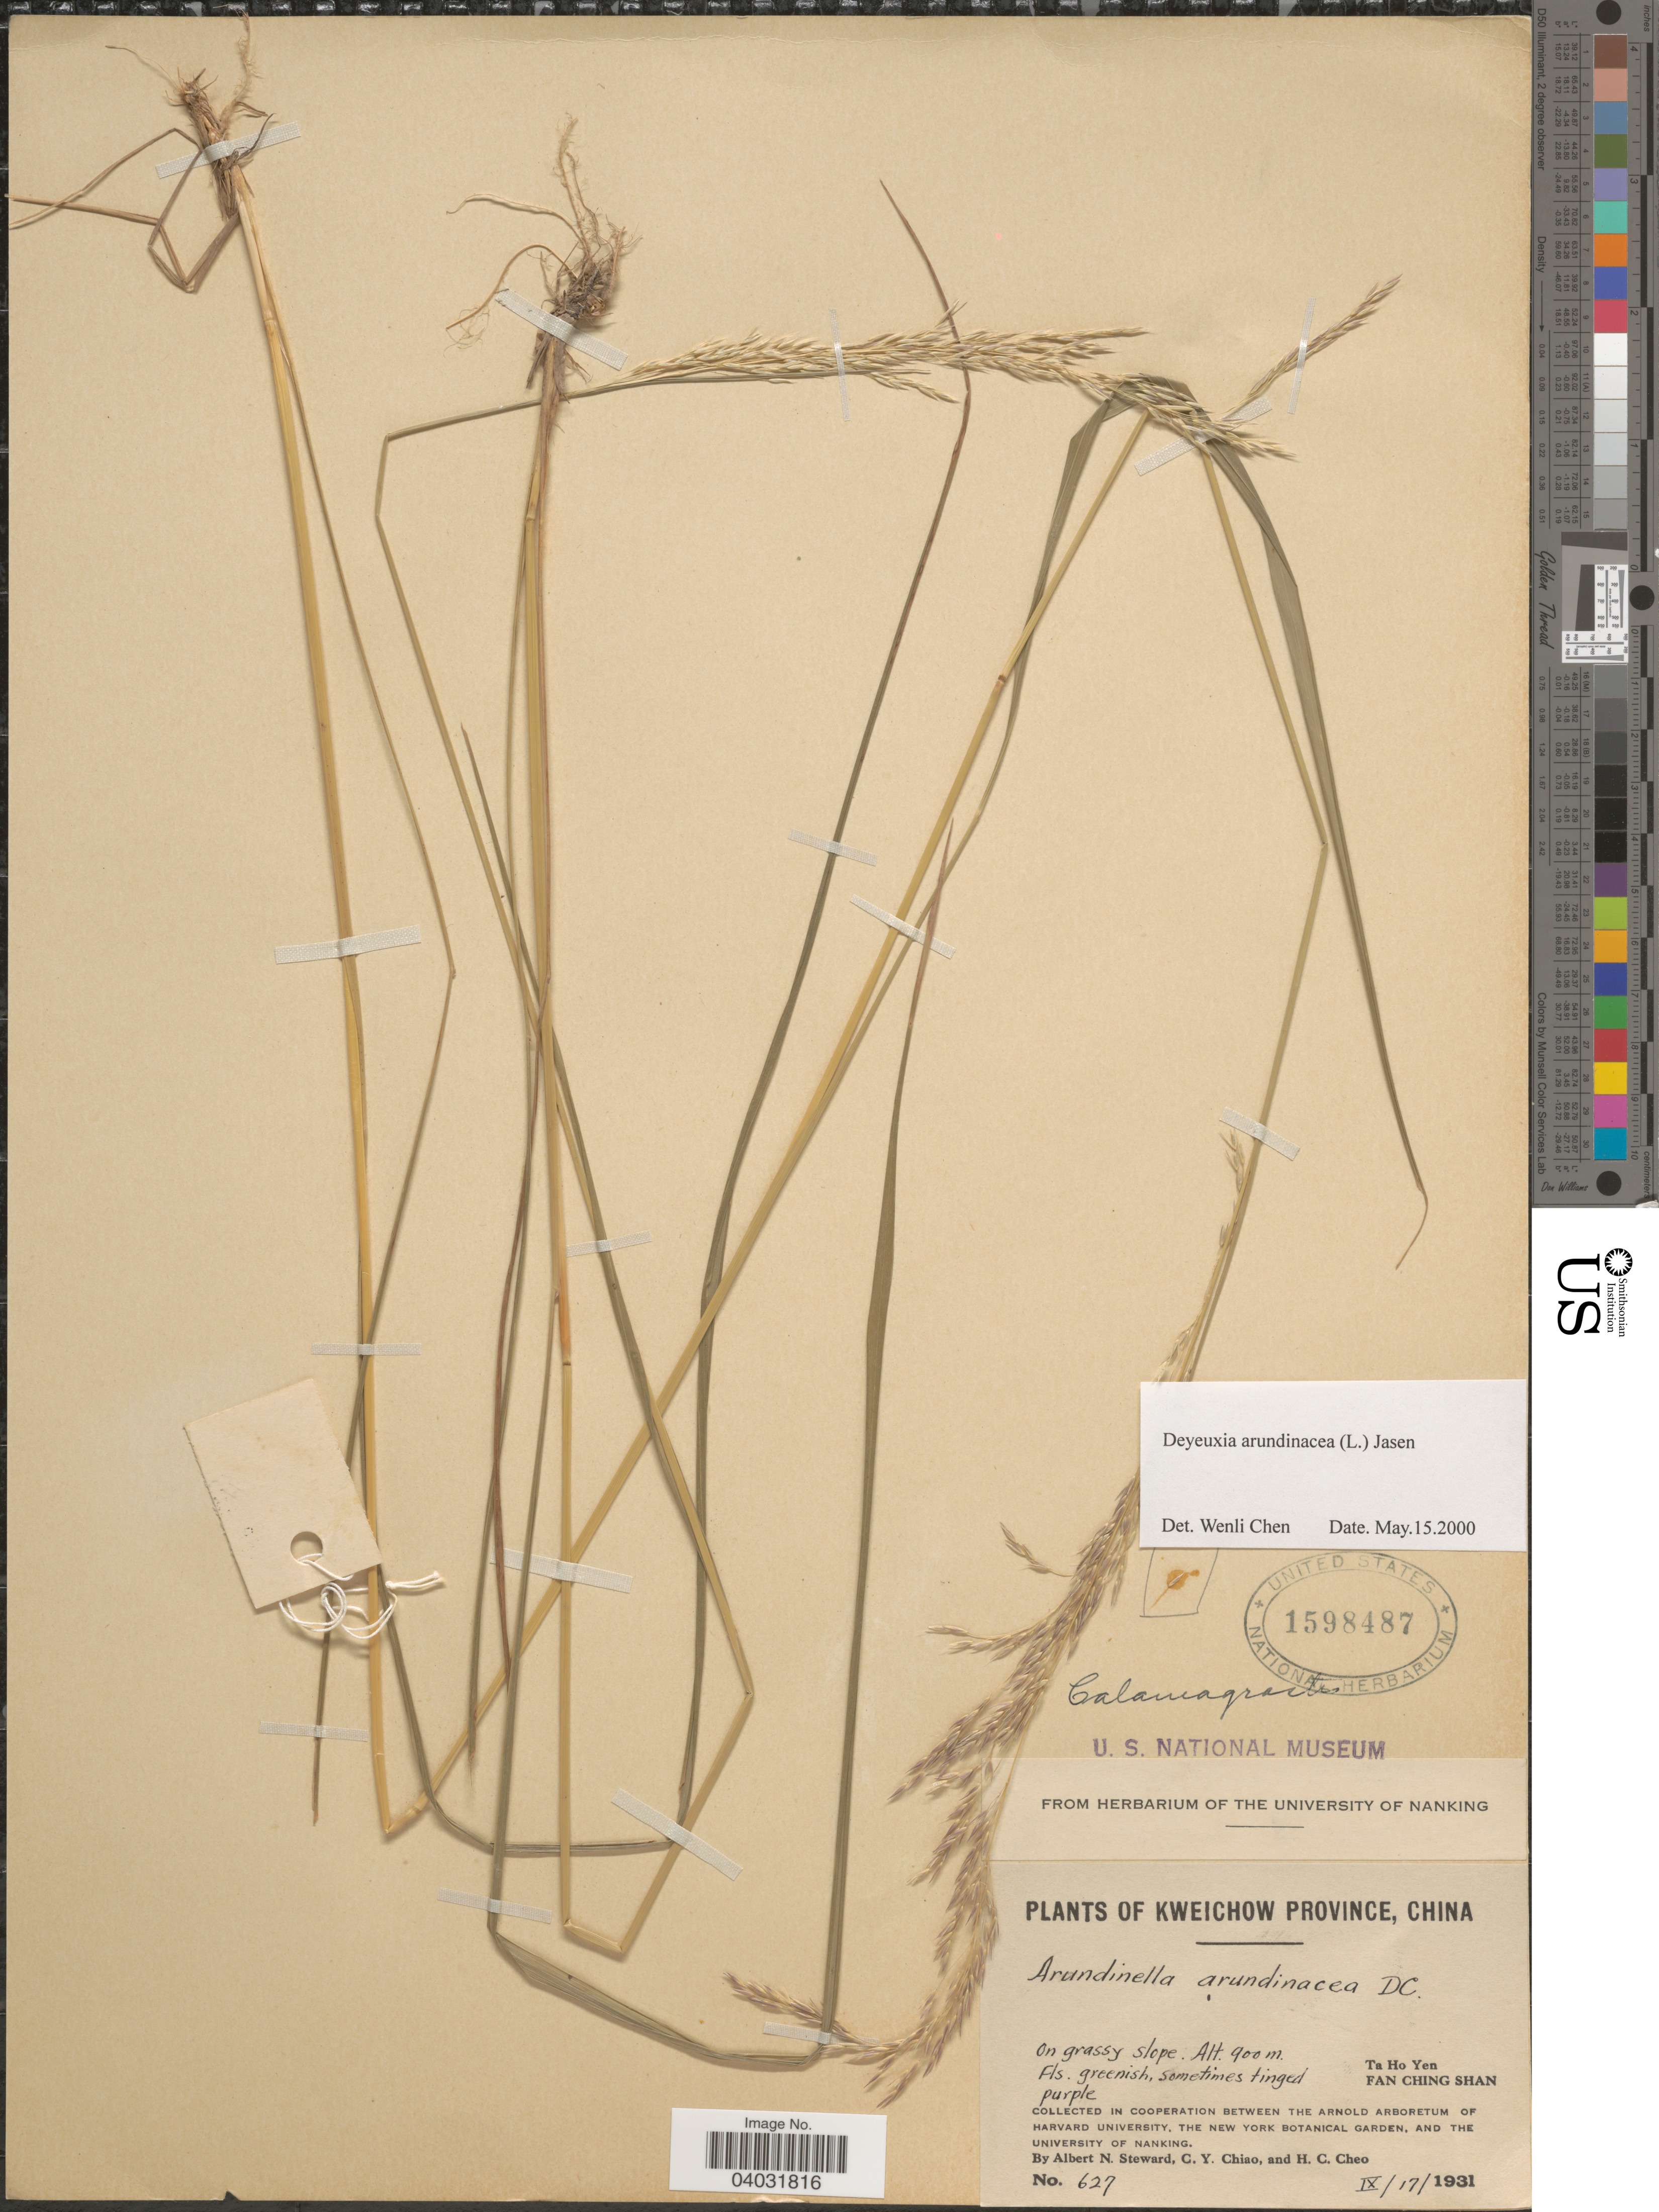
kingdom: Plantae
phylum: Tracheophyta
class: Liliopsida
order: Poales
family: Poaceae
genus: Calamagrostis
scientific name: Calamagrostis arundinacea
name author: (L.) Roth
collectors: A. N. Steward, C. Y. Chiao & H. Cheo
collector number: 627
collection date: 1931-09-17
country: China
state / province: Guizhou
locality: Kweichow Province. Ta Ho Yen. fan Ching Shan.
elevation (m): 900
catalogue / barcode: US 1598487